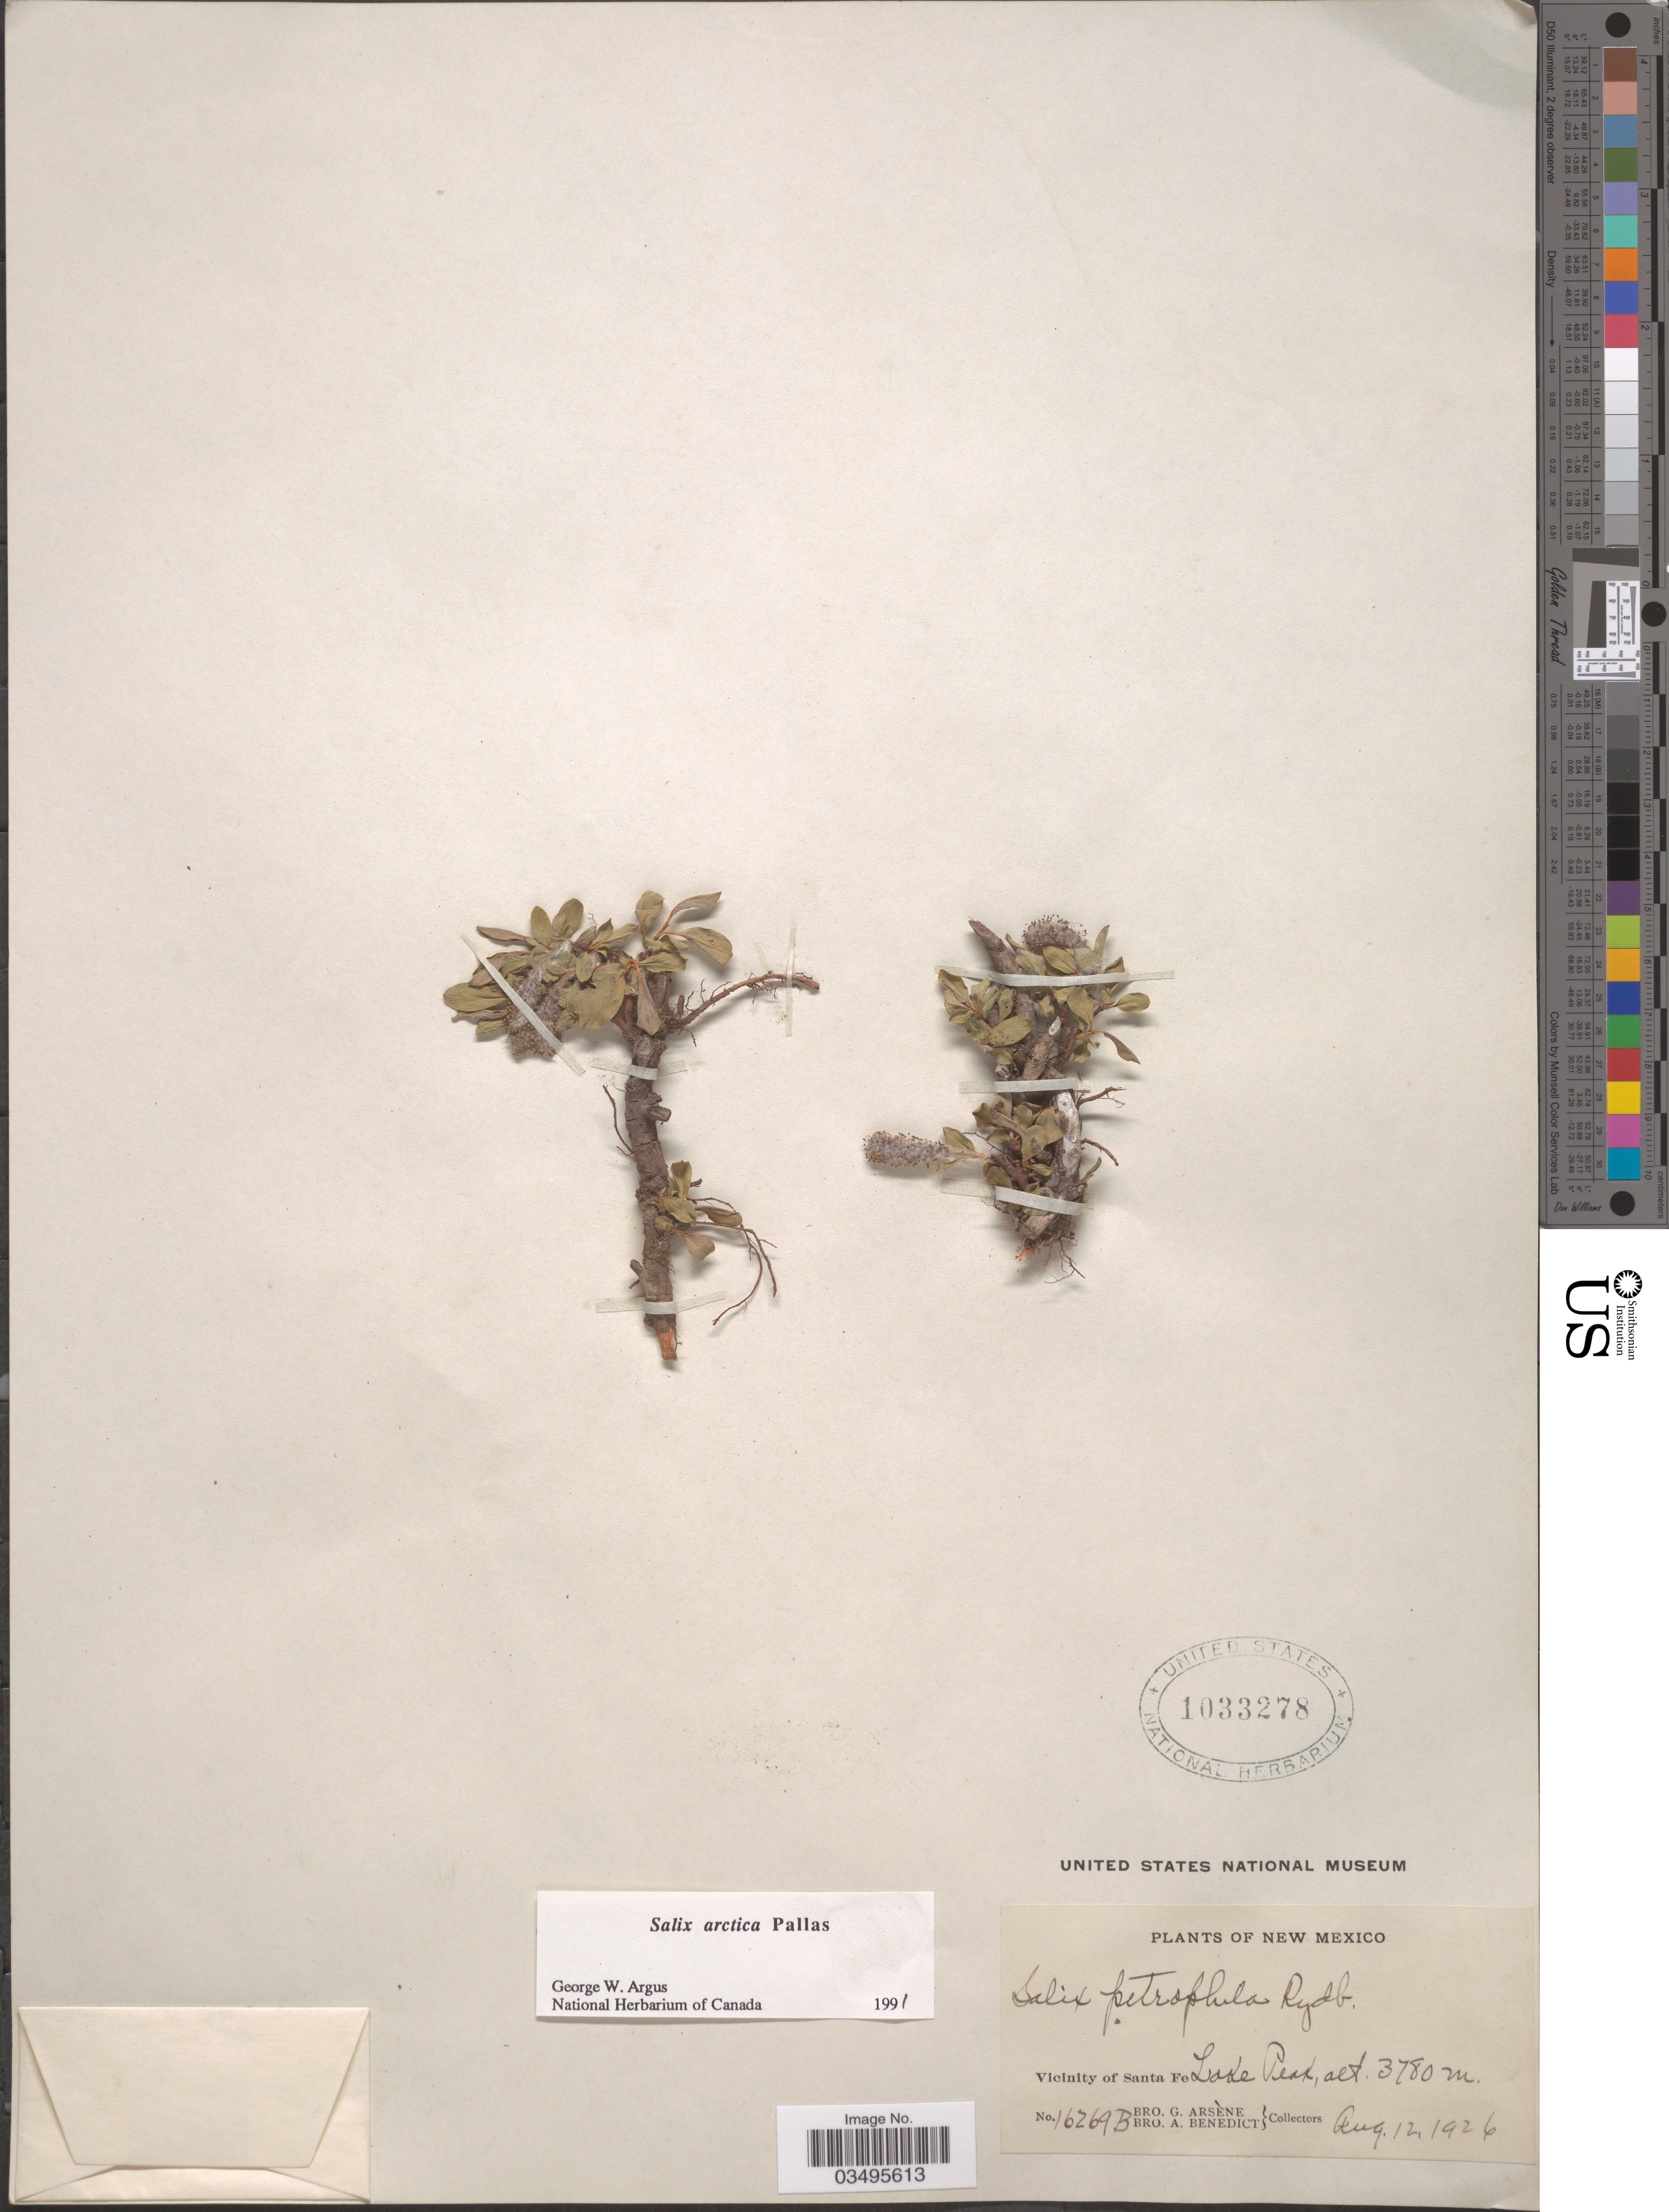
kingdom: Plantae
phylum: Tracheophyta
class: Magnoliopsida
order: Malpighiales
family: Salicaceae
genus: Salix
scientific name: Salix arctica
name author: Pall.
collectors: Bro. G. Arsène & Bro. A. Benedict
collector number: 16269B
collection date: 1926-08-12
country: United States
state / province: New Mexico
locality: Vicinity of Santa Fe. Lake Peak.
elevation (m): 3780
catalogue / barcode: US 1033278